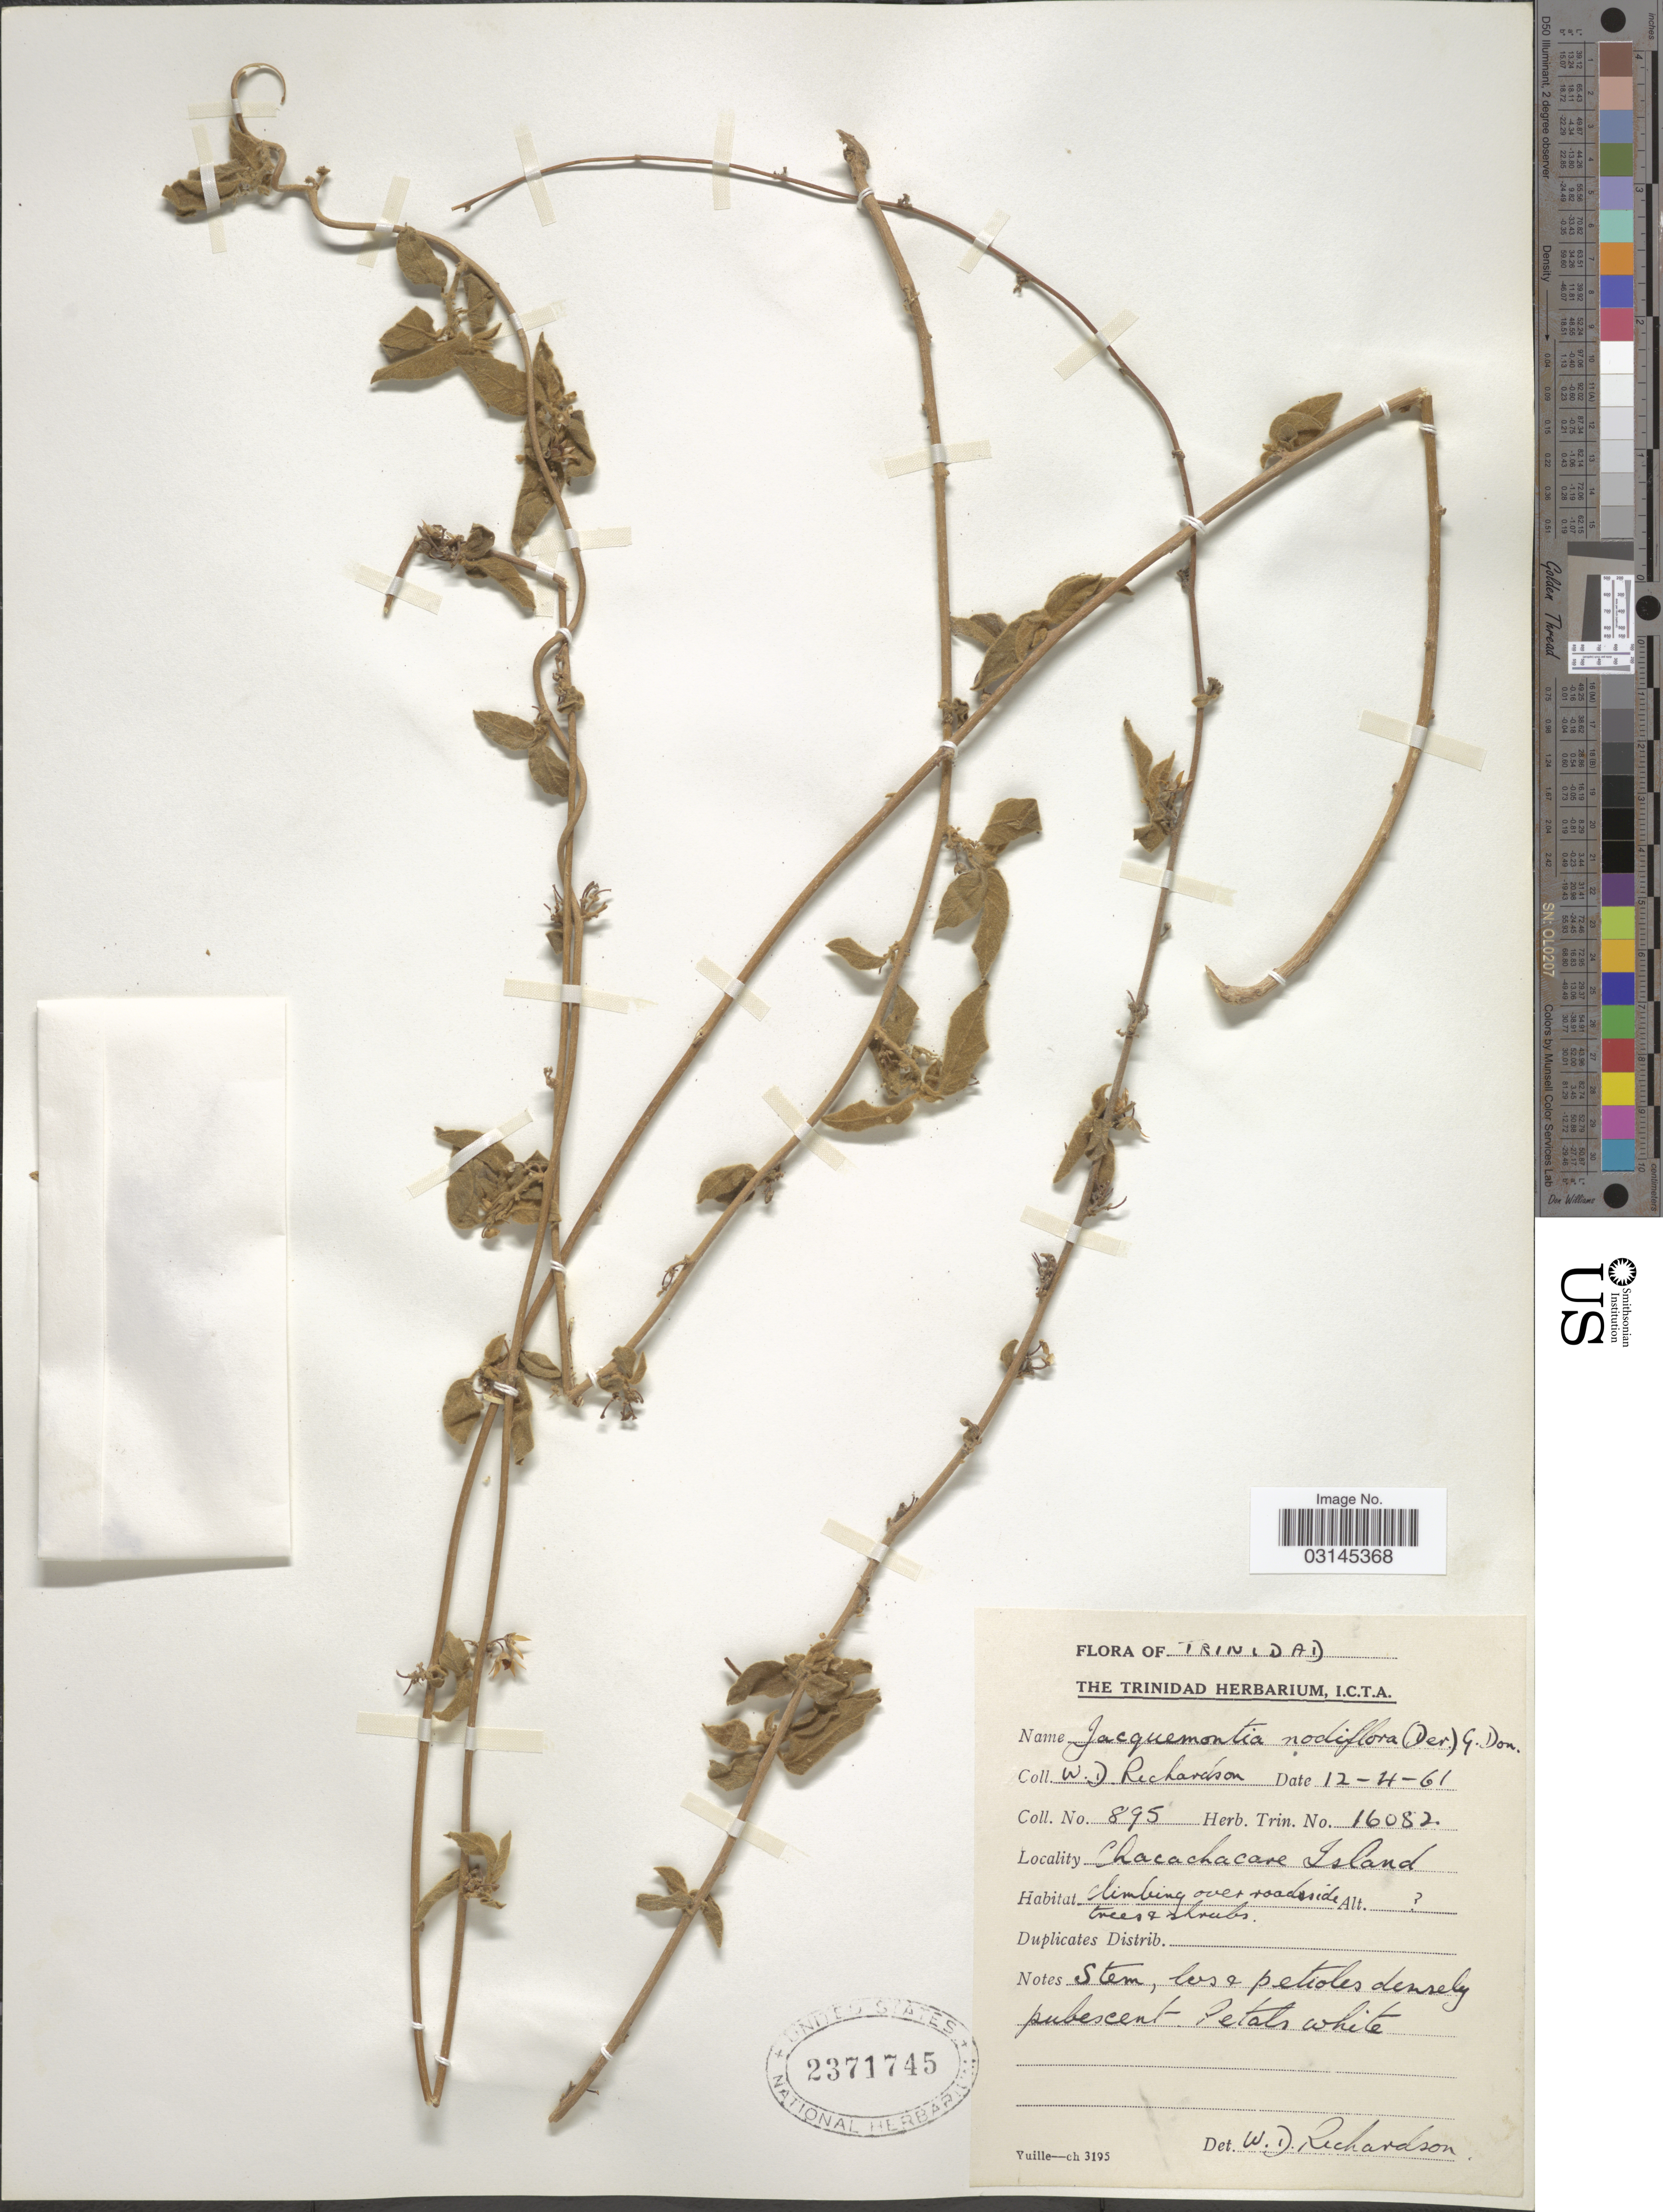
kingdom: Plantae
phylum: Tracheophyta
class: Magnoliopsida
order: Solanales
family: Convolvulaceae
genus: Convolvulus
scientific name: Convolvulus nodiflorus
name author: Desr.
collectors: W. D. Richardson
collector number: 895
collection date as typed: Transcribed d/m/y: 12/4/61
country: Trinidad and Tobago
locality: Trinidad. Chacachacare Island.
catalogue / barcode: US 2371745